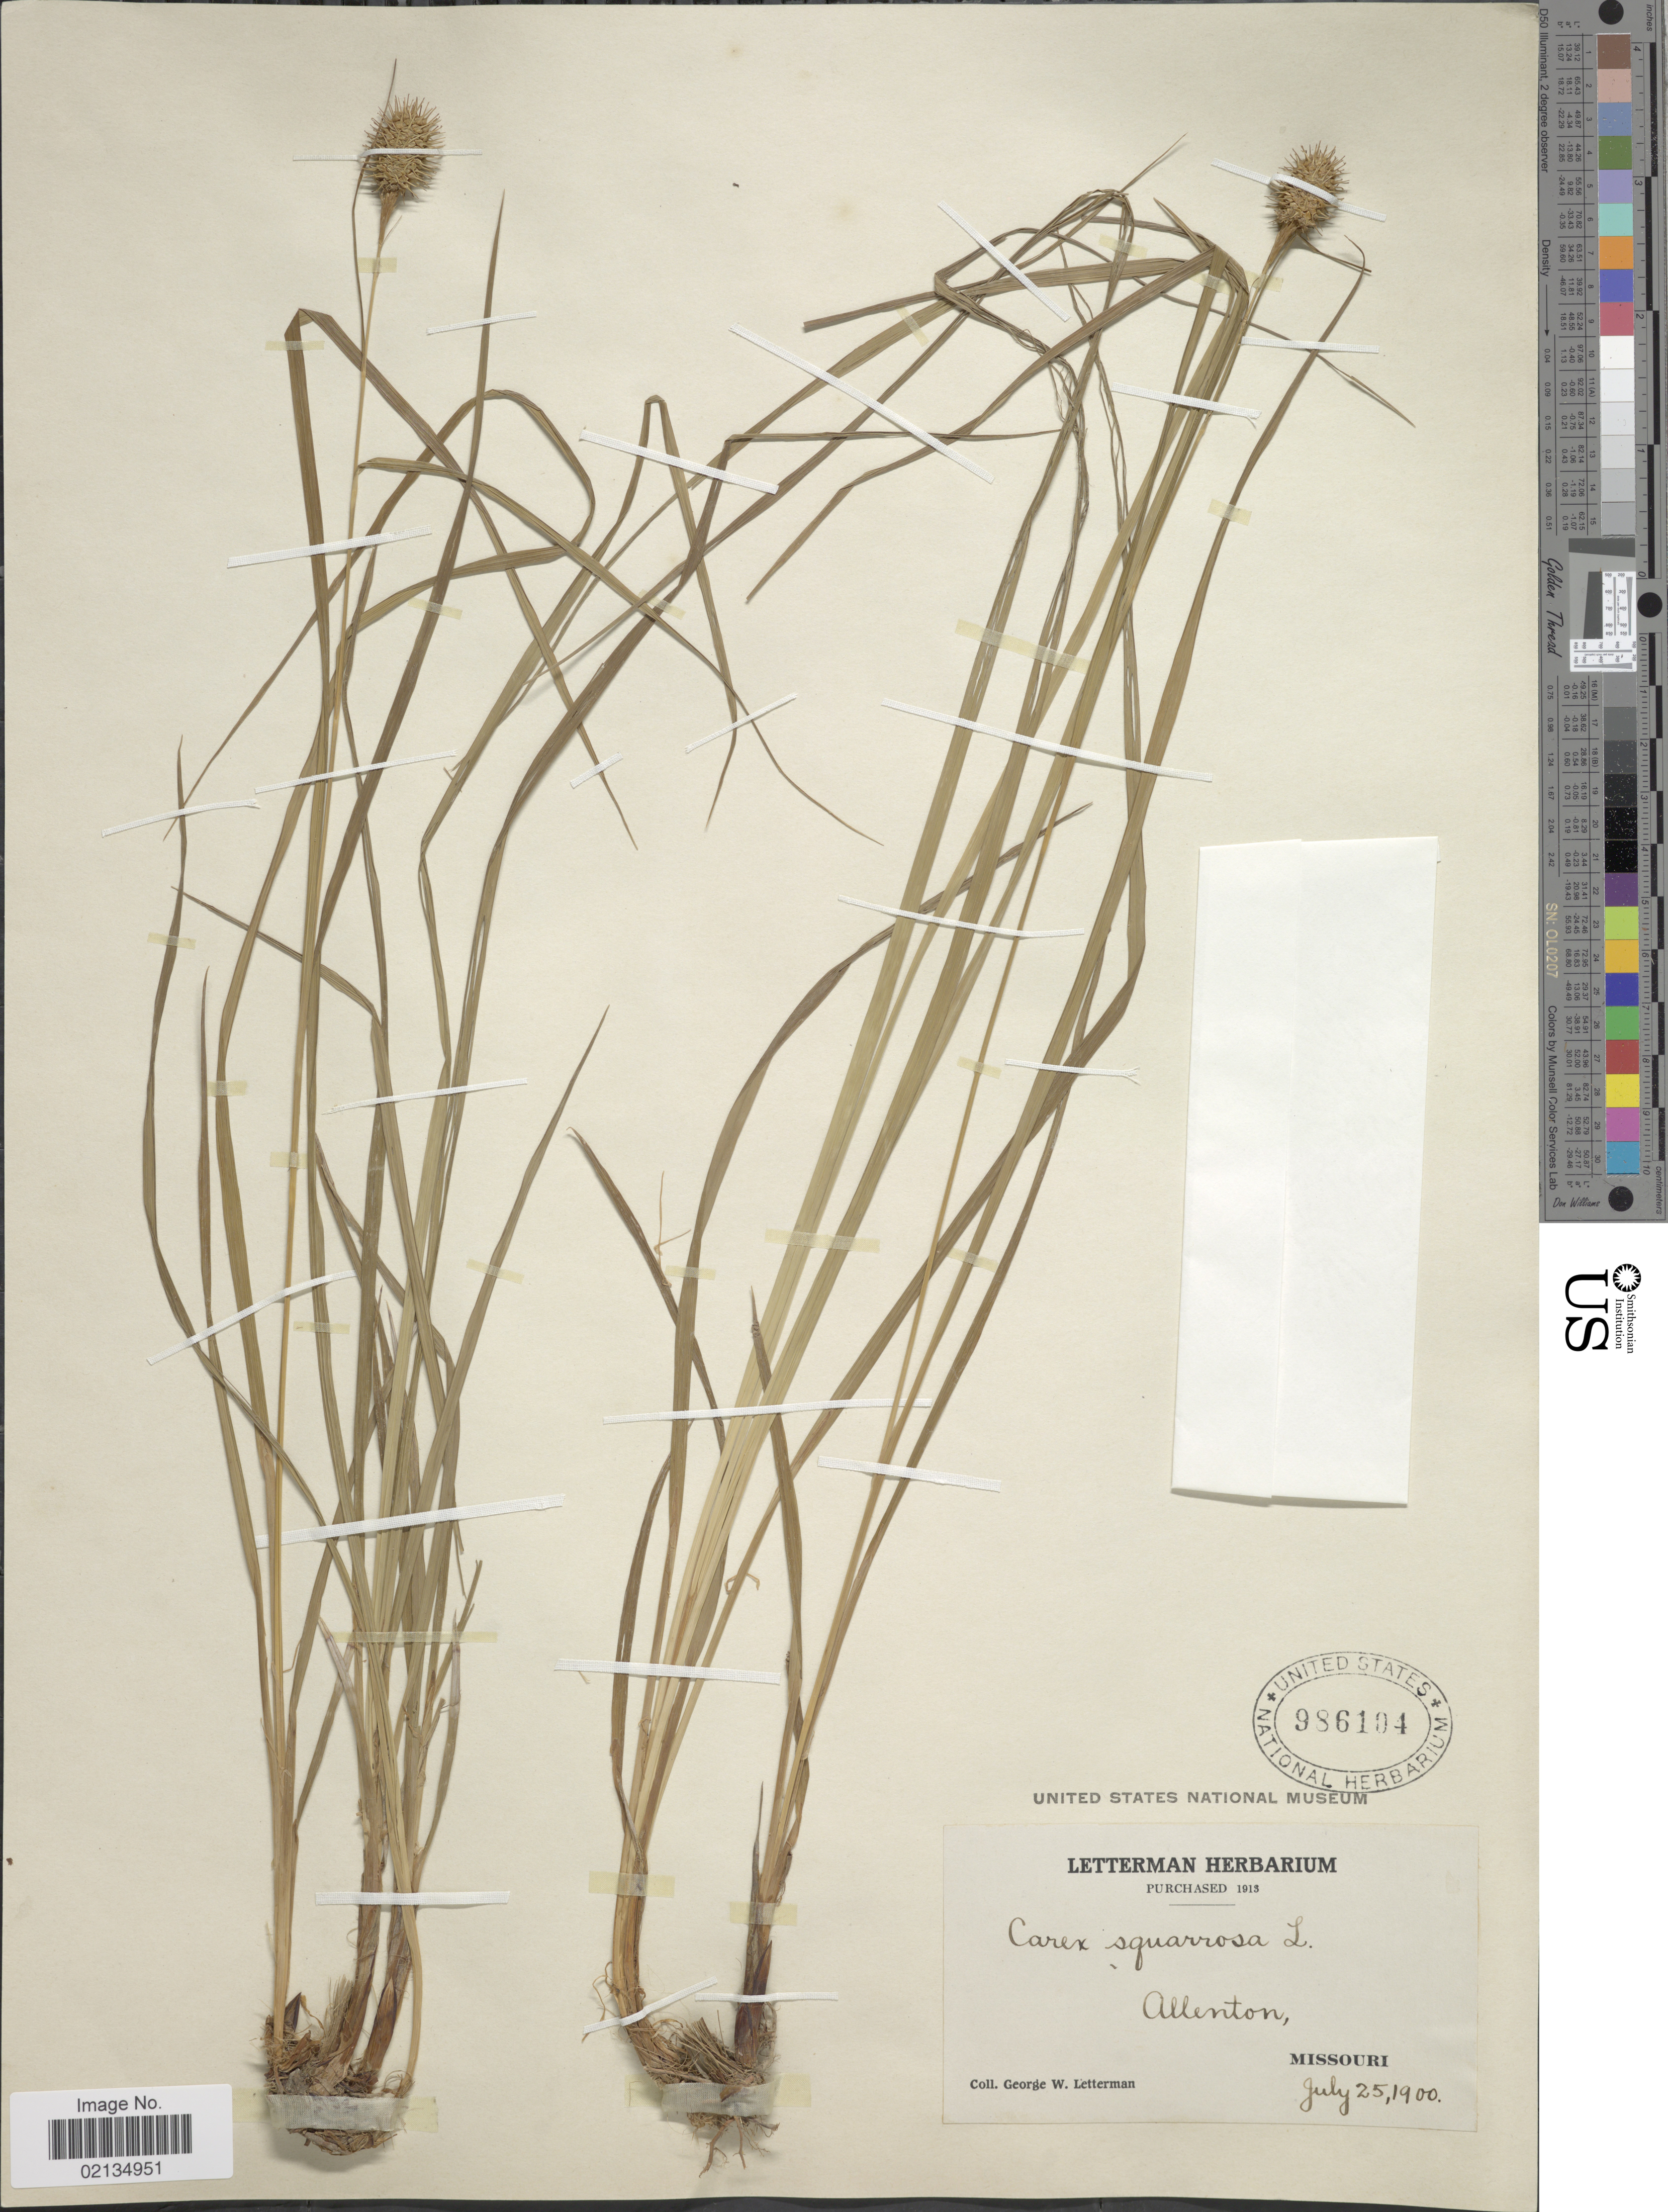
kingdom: Plantae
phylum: Tracheophyta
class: Liliopsida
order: Poales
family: Cyperaceae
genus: Carex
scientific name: Carex squarrosa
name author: L.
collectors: G. W. Letterman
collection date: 1900-07-25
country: United States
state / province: Missouri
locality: Allenton, Missouri.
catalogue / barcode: US 986104